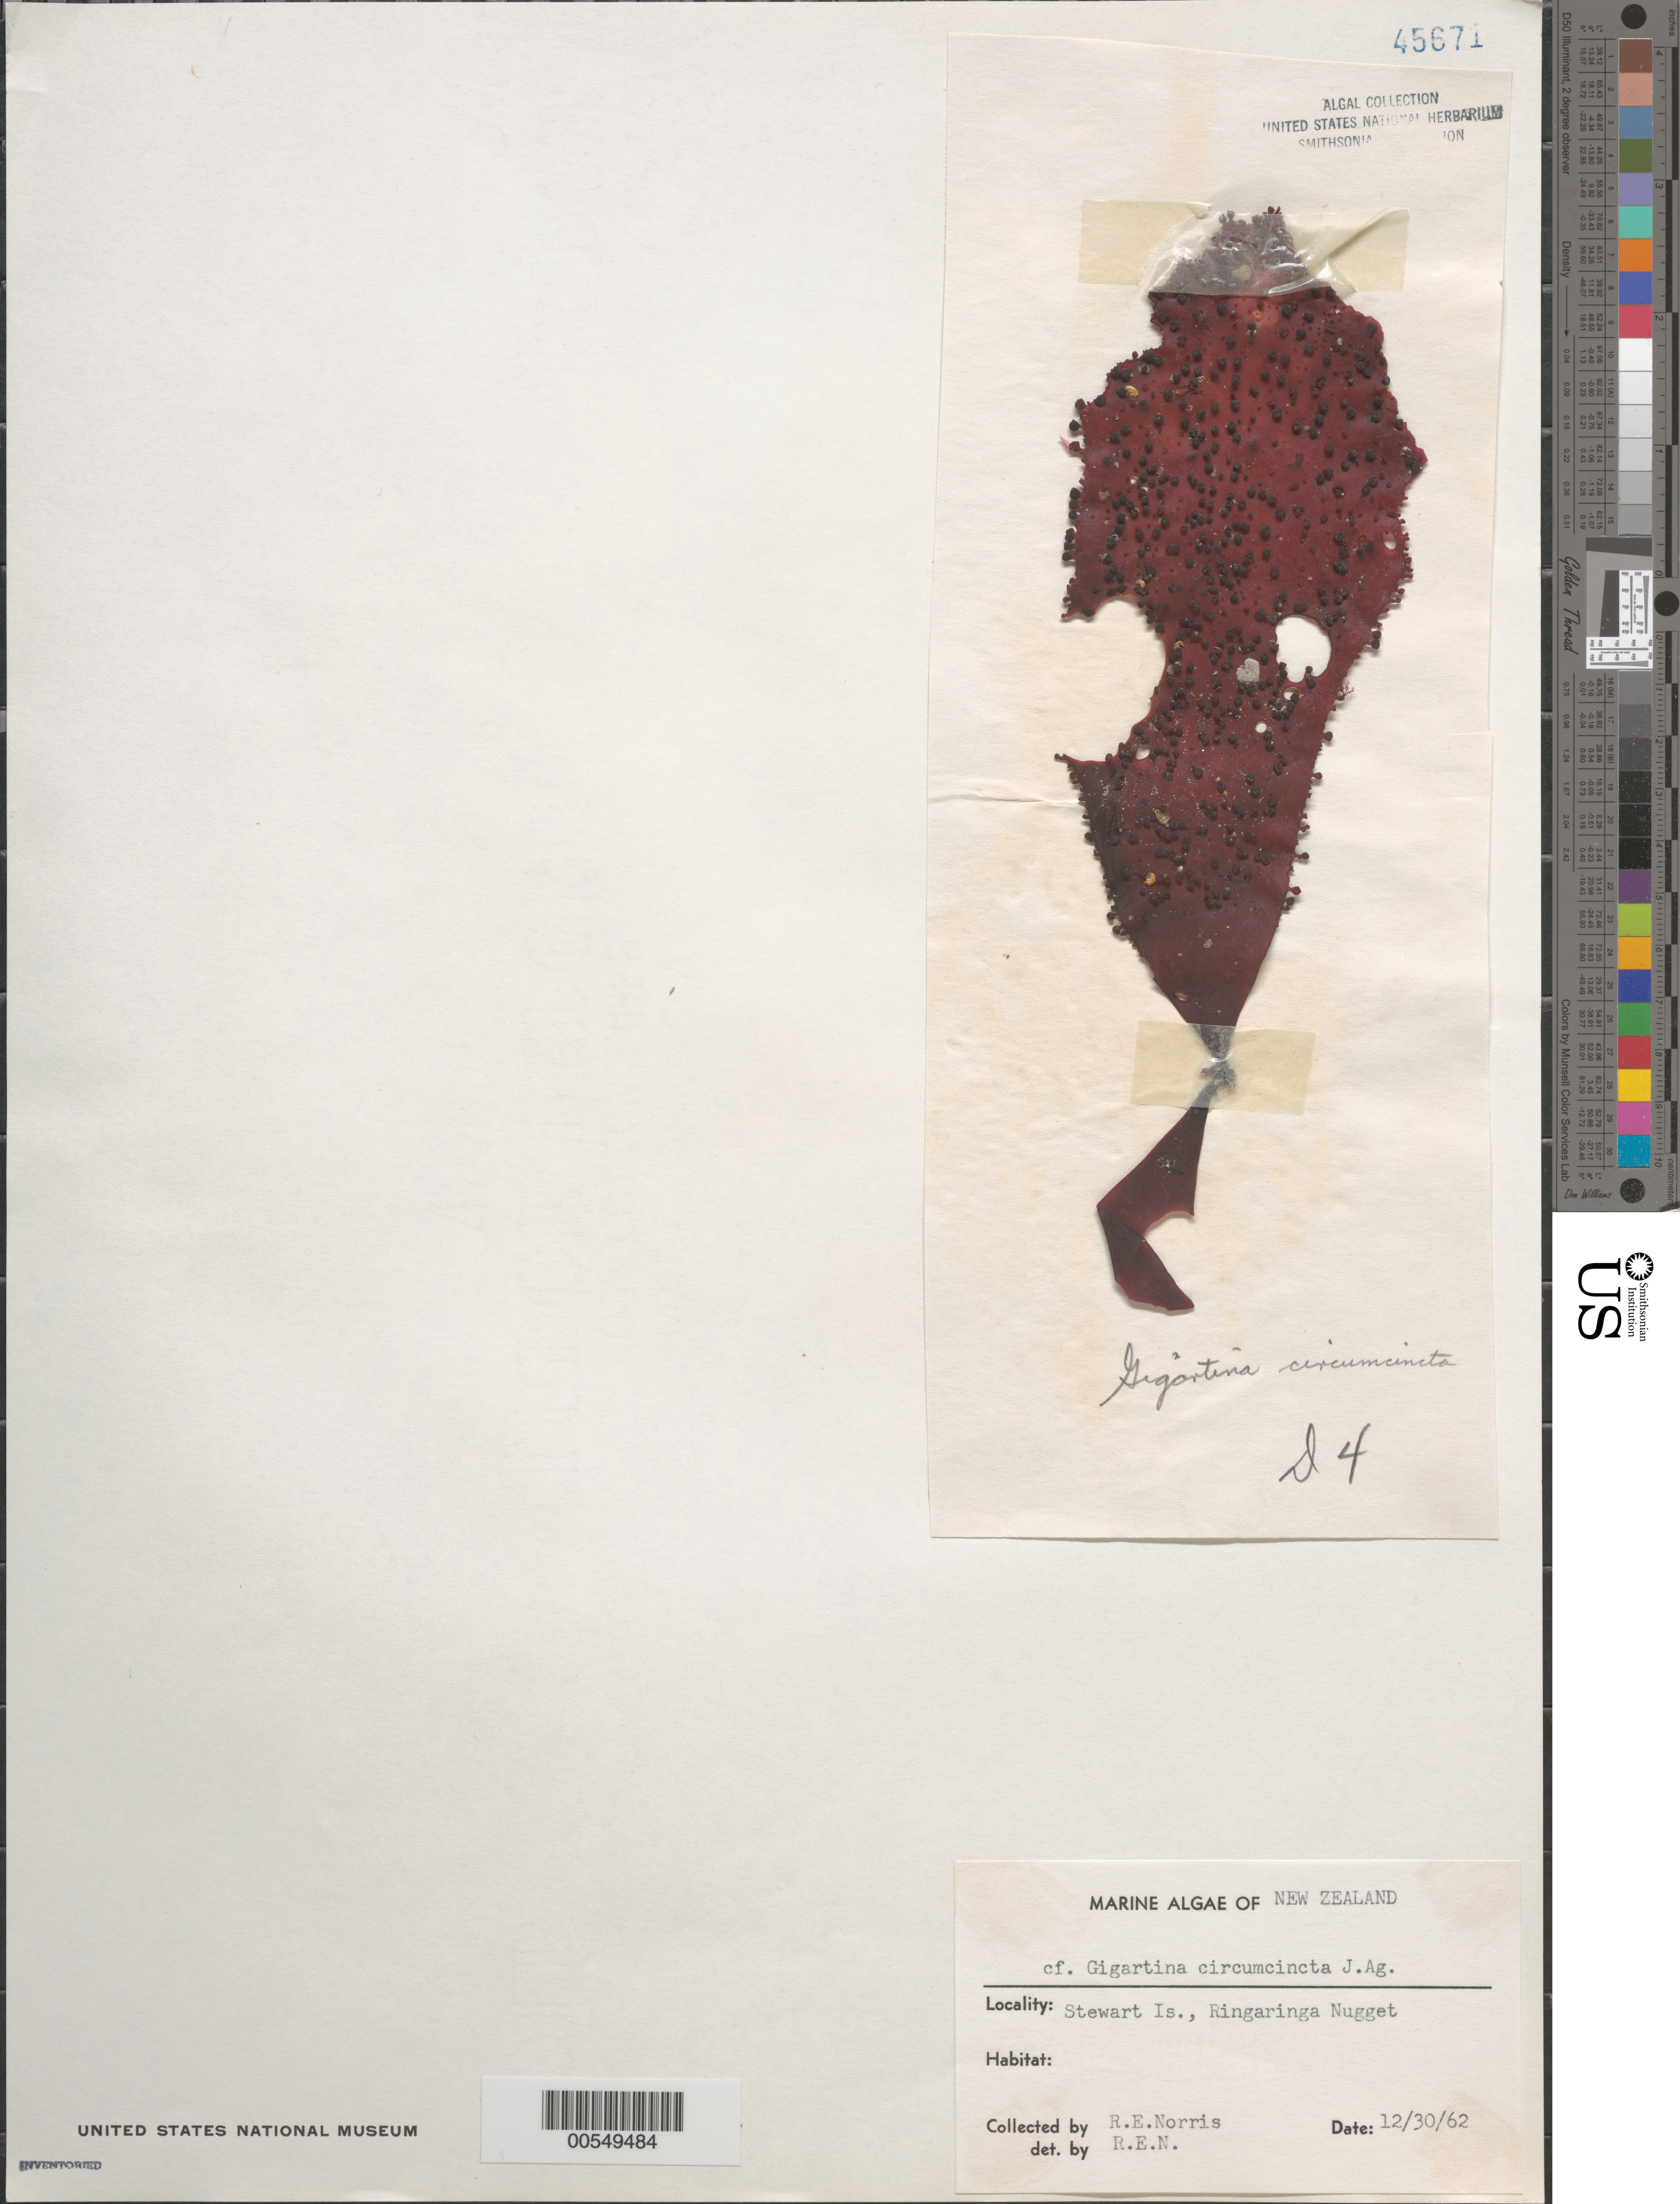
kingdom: Plantae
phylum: Rhodophyta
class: Florideophyceae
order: Gigartinales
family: Gigartinaceae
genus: Gigartina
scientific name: Gigartina circumcincta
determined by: Norris, R. E.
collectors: R. E. Norris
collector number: D4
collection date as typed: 30 Dec 1962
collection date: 1962-12-30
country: New Zealand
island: Stewart Island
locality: Ringaringa Nugget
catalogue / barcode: US 45671